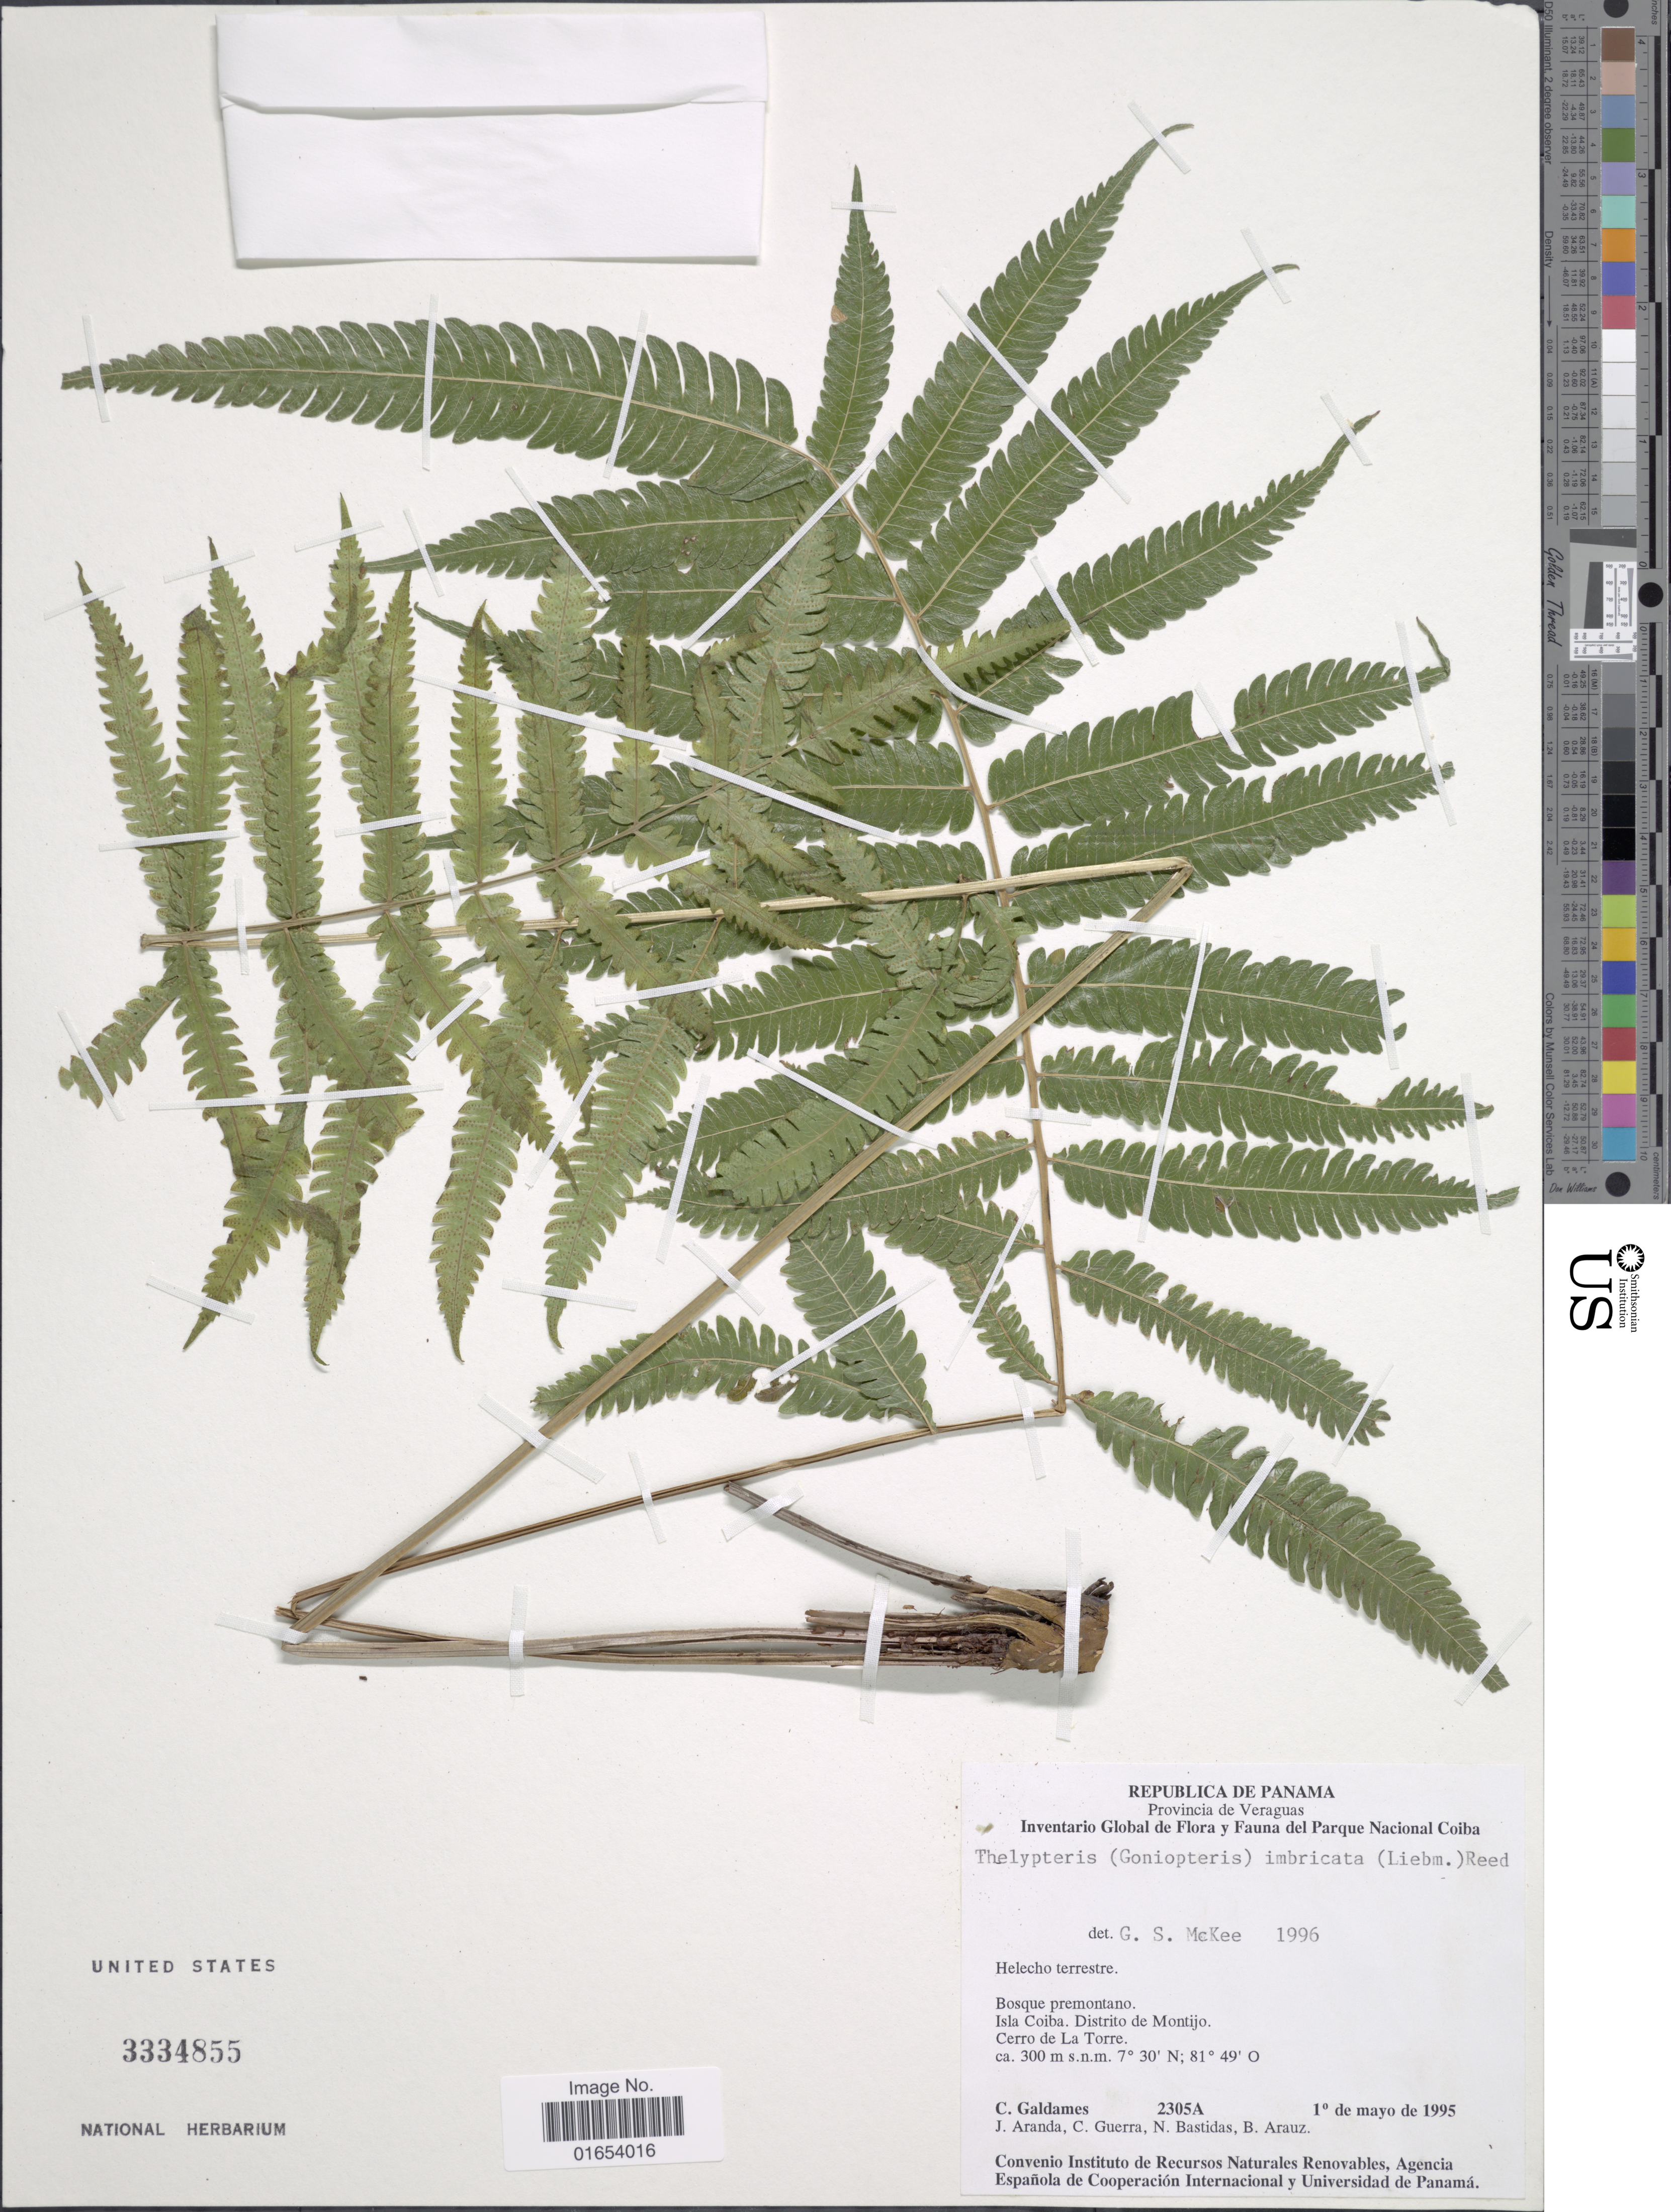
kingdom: Plantae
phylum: Tracheophyta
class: Polypodiopsida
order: Polypodiales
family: Thelypteridaceae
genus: Goniopteris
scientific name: Goniopteris imbricata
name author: (Liebm.) Á. Löve & D. Löve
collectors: C. Galdames, J. Aranda, C. Guerra, N. Bastidas & B. Araúz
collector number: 2305A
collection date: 1995-05-01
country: Panama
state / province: Veraguas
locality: Provincia de Veraguas, Republica de Panama, Bosque premontano, Isla Coiba, Distrito de Montijo, Cerro de La Torre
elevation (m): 300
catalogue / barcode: US 3334855